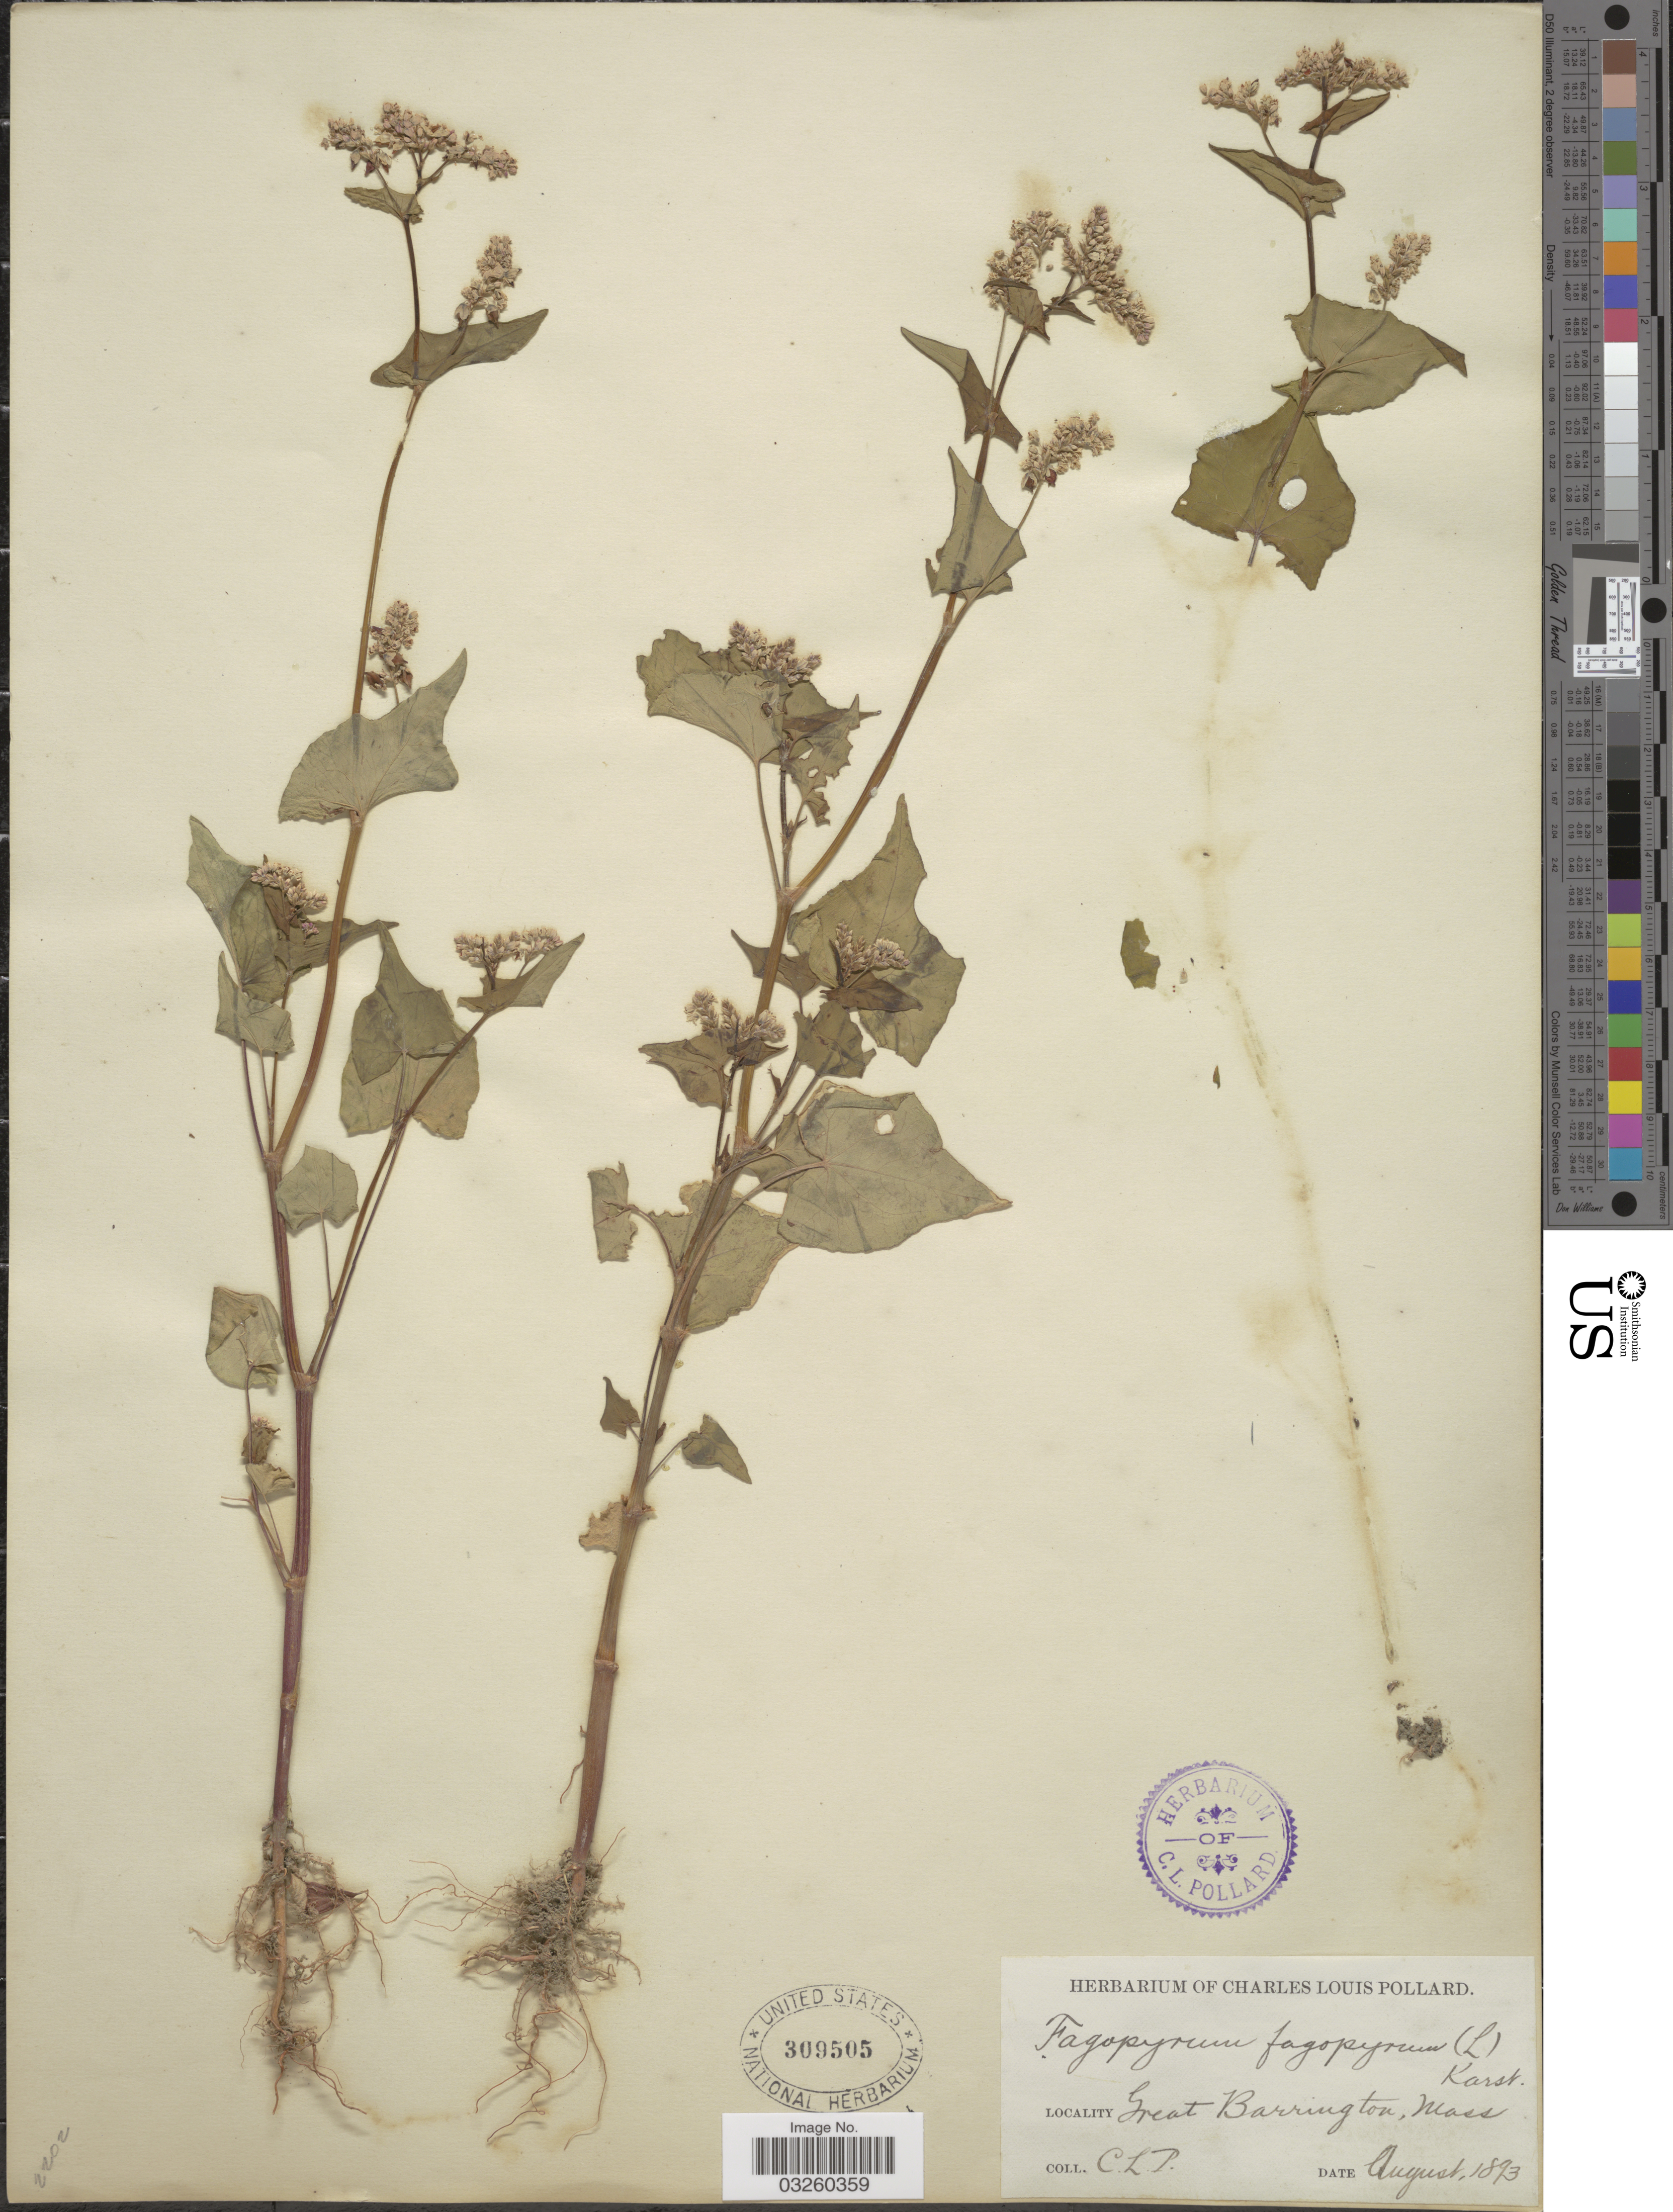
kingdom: Plantae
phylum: Tracheophyta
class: Magnoliopsida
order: Caryophyllales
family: Polygonaceae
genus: Fagopyrum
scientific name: Fagopyrum esculentum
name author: Moench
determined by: Strong, Mark T., (BOT), Smithsonian Institution - National Museum of Natural History (UNITED STATES)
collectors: C. L. Pollard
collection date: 1893-08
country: United States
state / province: Massachusetts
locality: Great Barrington.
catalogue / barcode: US 309505